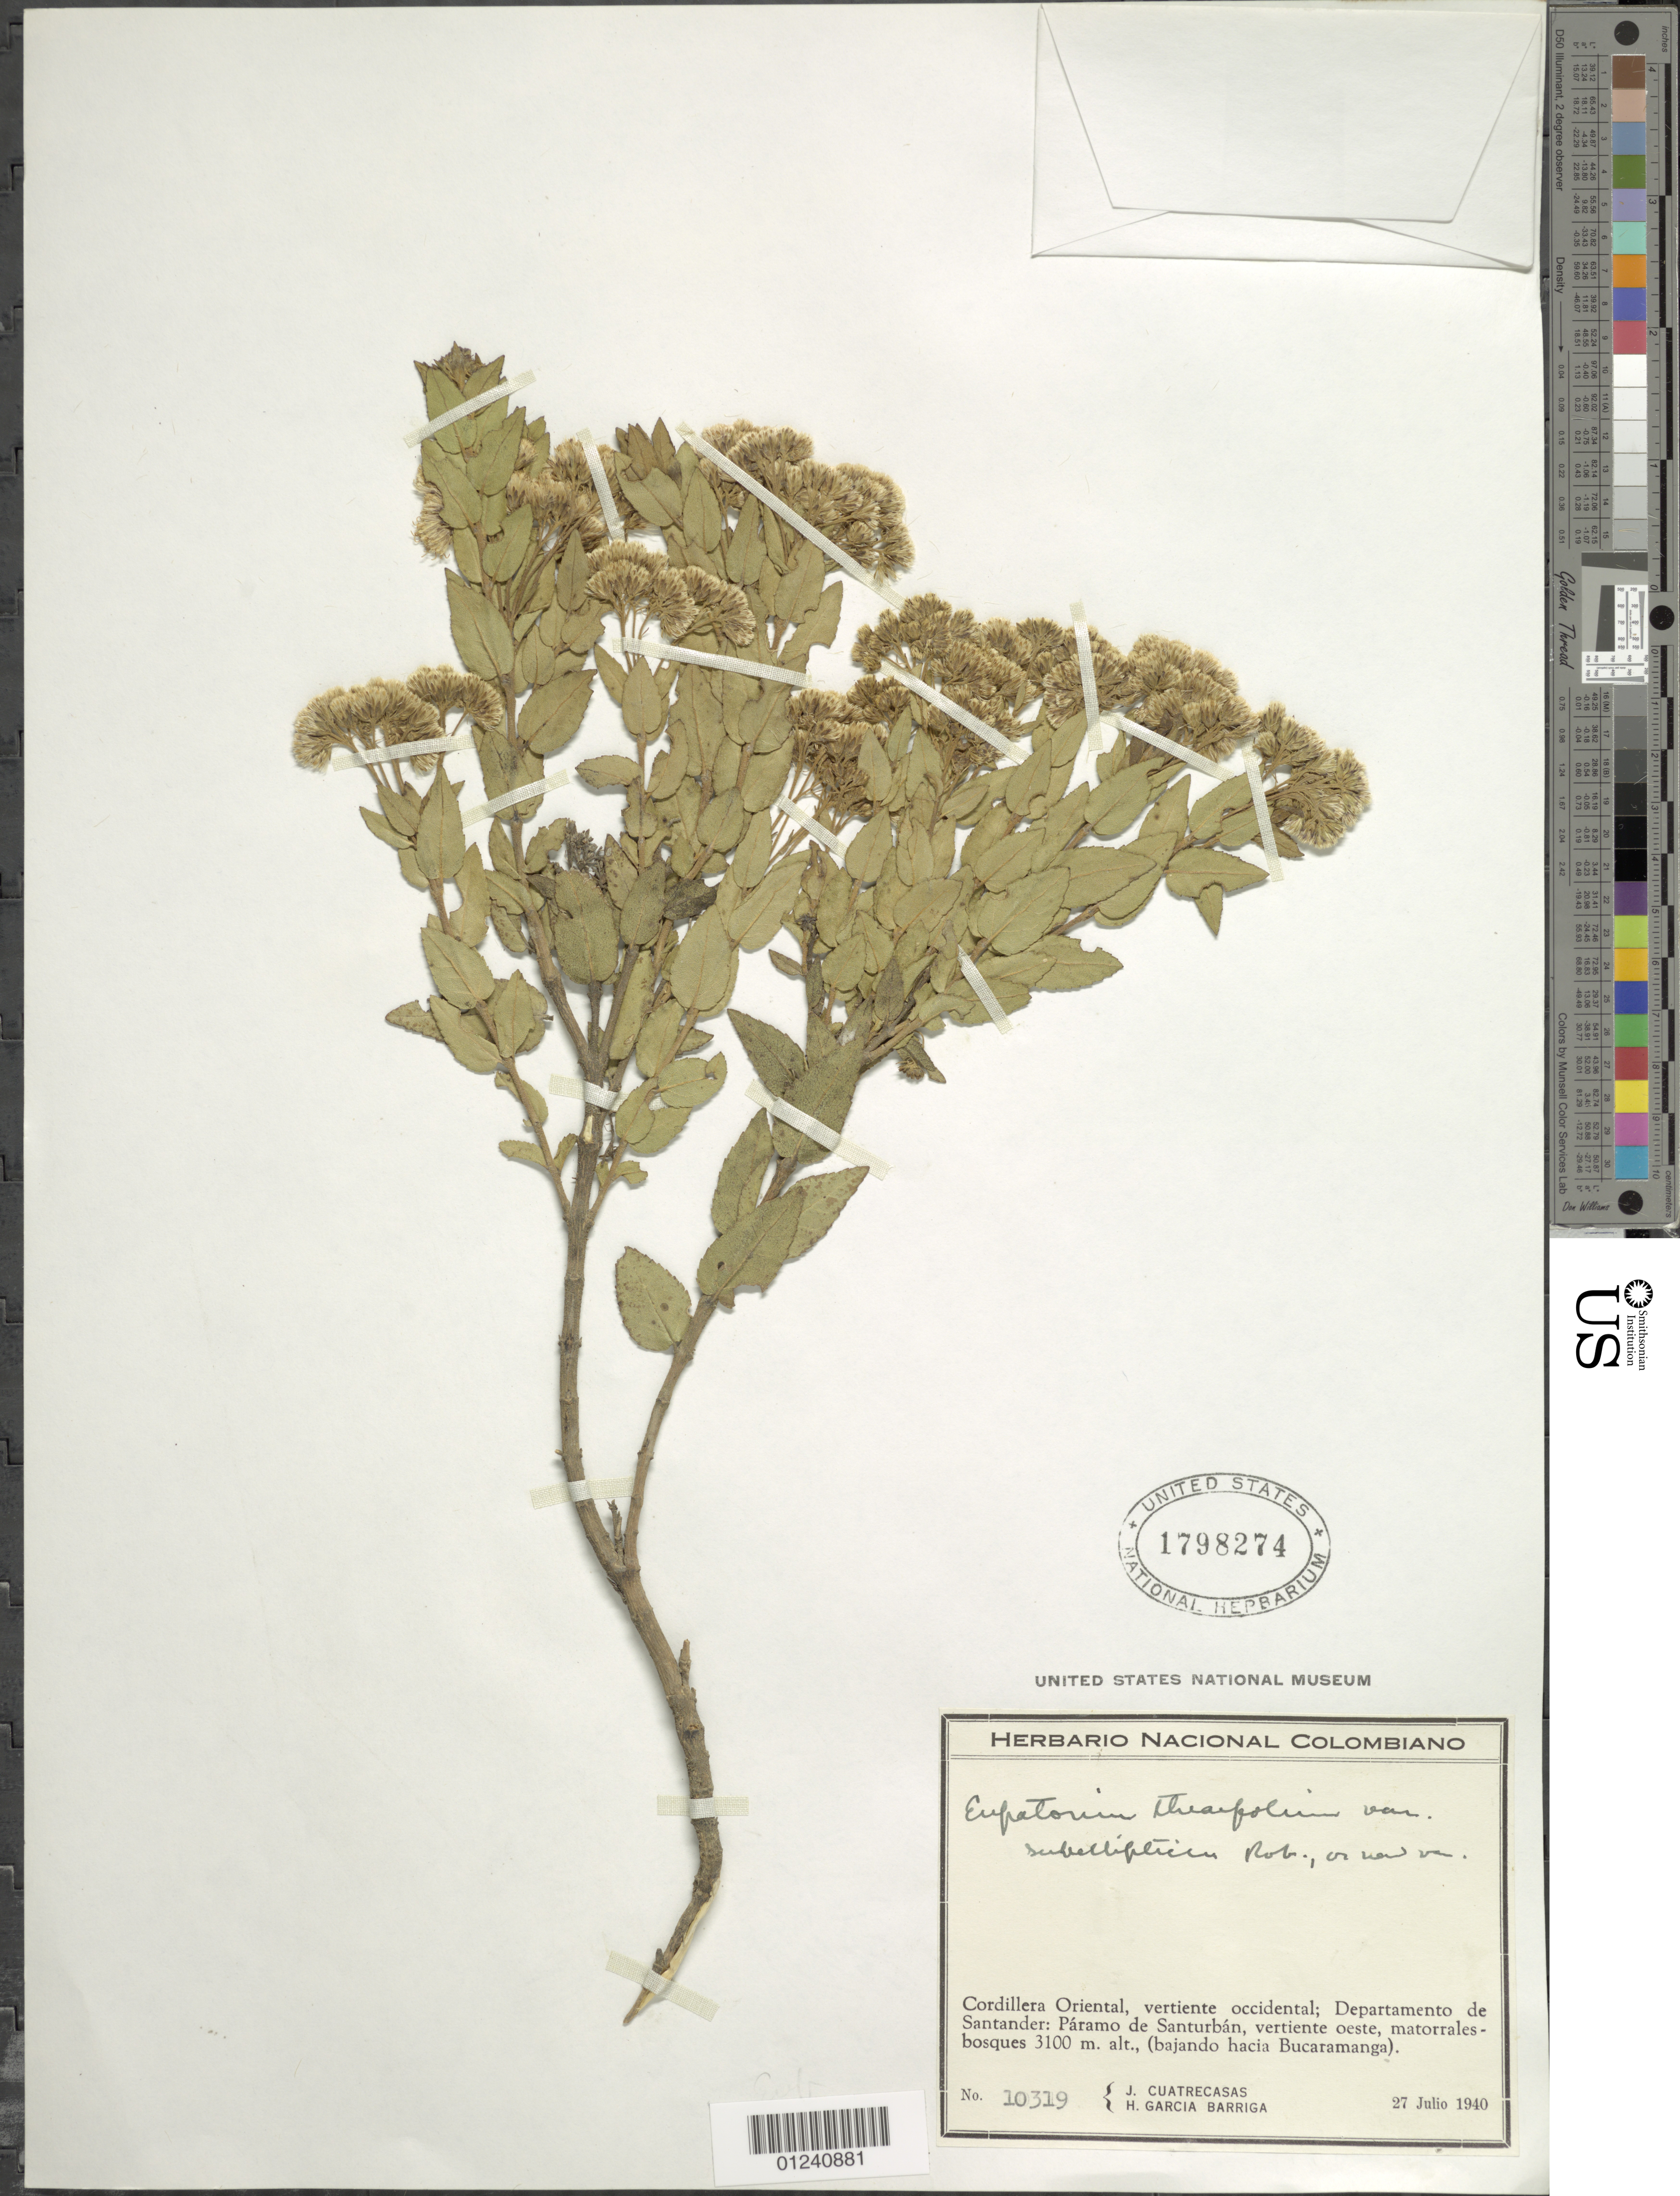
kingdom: Plantae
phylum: Tracheophyta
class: Magnoliopsida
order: Asterales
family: Asteraceae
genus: Ageratina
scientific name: Ageratina theaefolia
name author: (Benth.) R.M. King & H. Rob.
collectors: J. Cuatrecasas & H. García Barriga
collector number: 10319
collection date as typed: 27 Jul 1940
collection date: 1940-07-27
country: Colombia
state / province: Santander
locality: Cordillera Oriental, vertiente occidental, Páramo de Santurbán, vertiente oeste, matorrales - bosques, bajando hacia Bucaramango.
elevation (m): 3100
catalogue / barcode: US 1798274